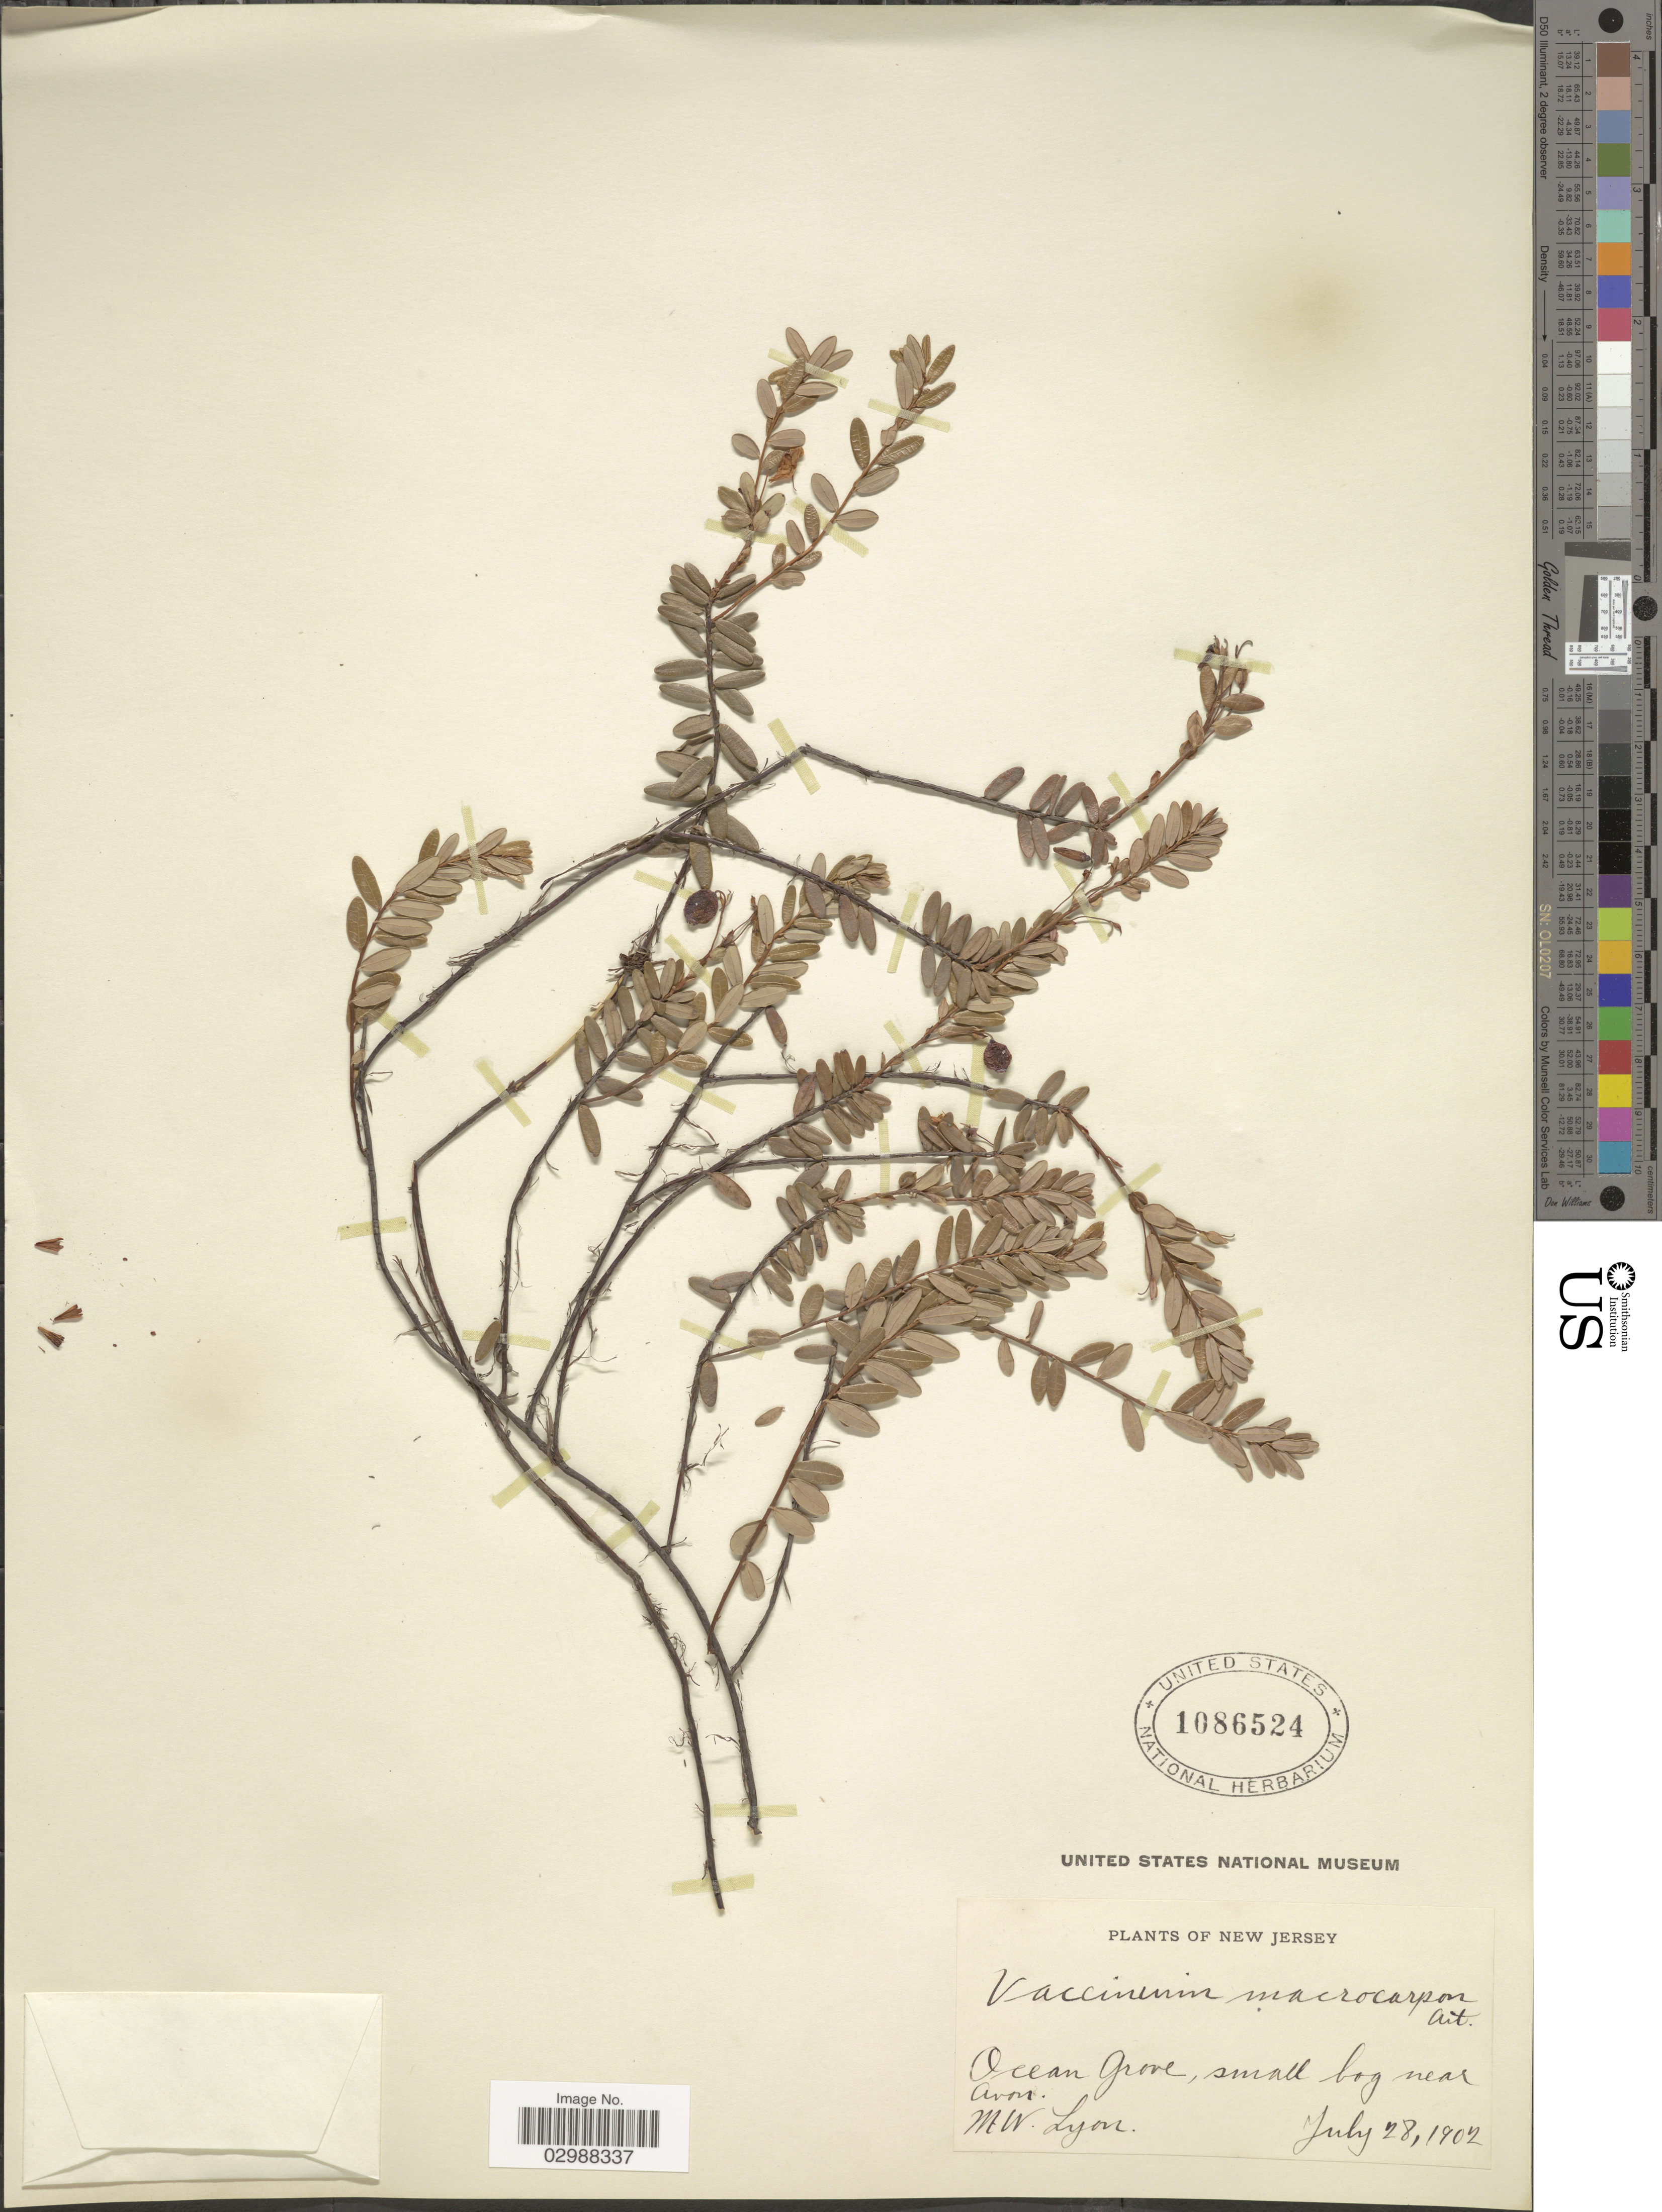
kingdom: Plantae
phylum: Tracheophyta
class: Magnoliopsida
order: Ericales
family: Ericaceae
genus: Vaccinium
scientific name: Vaccinium macrocarpon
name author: Aiton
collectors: M. W. Lyon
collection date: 1902-07-28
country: United States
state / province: New Jersey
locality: Oceon grove, small bog near Avon.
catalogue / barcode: US 1086524